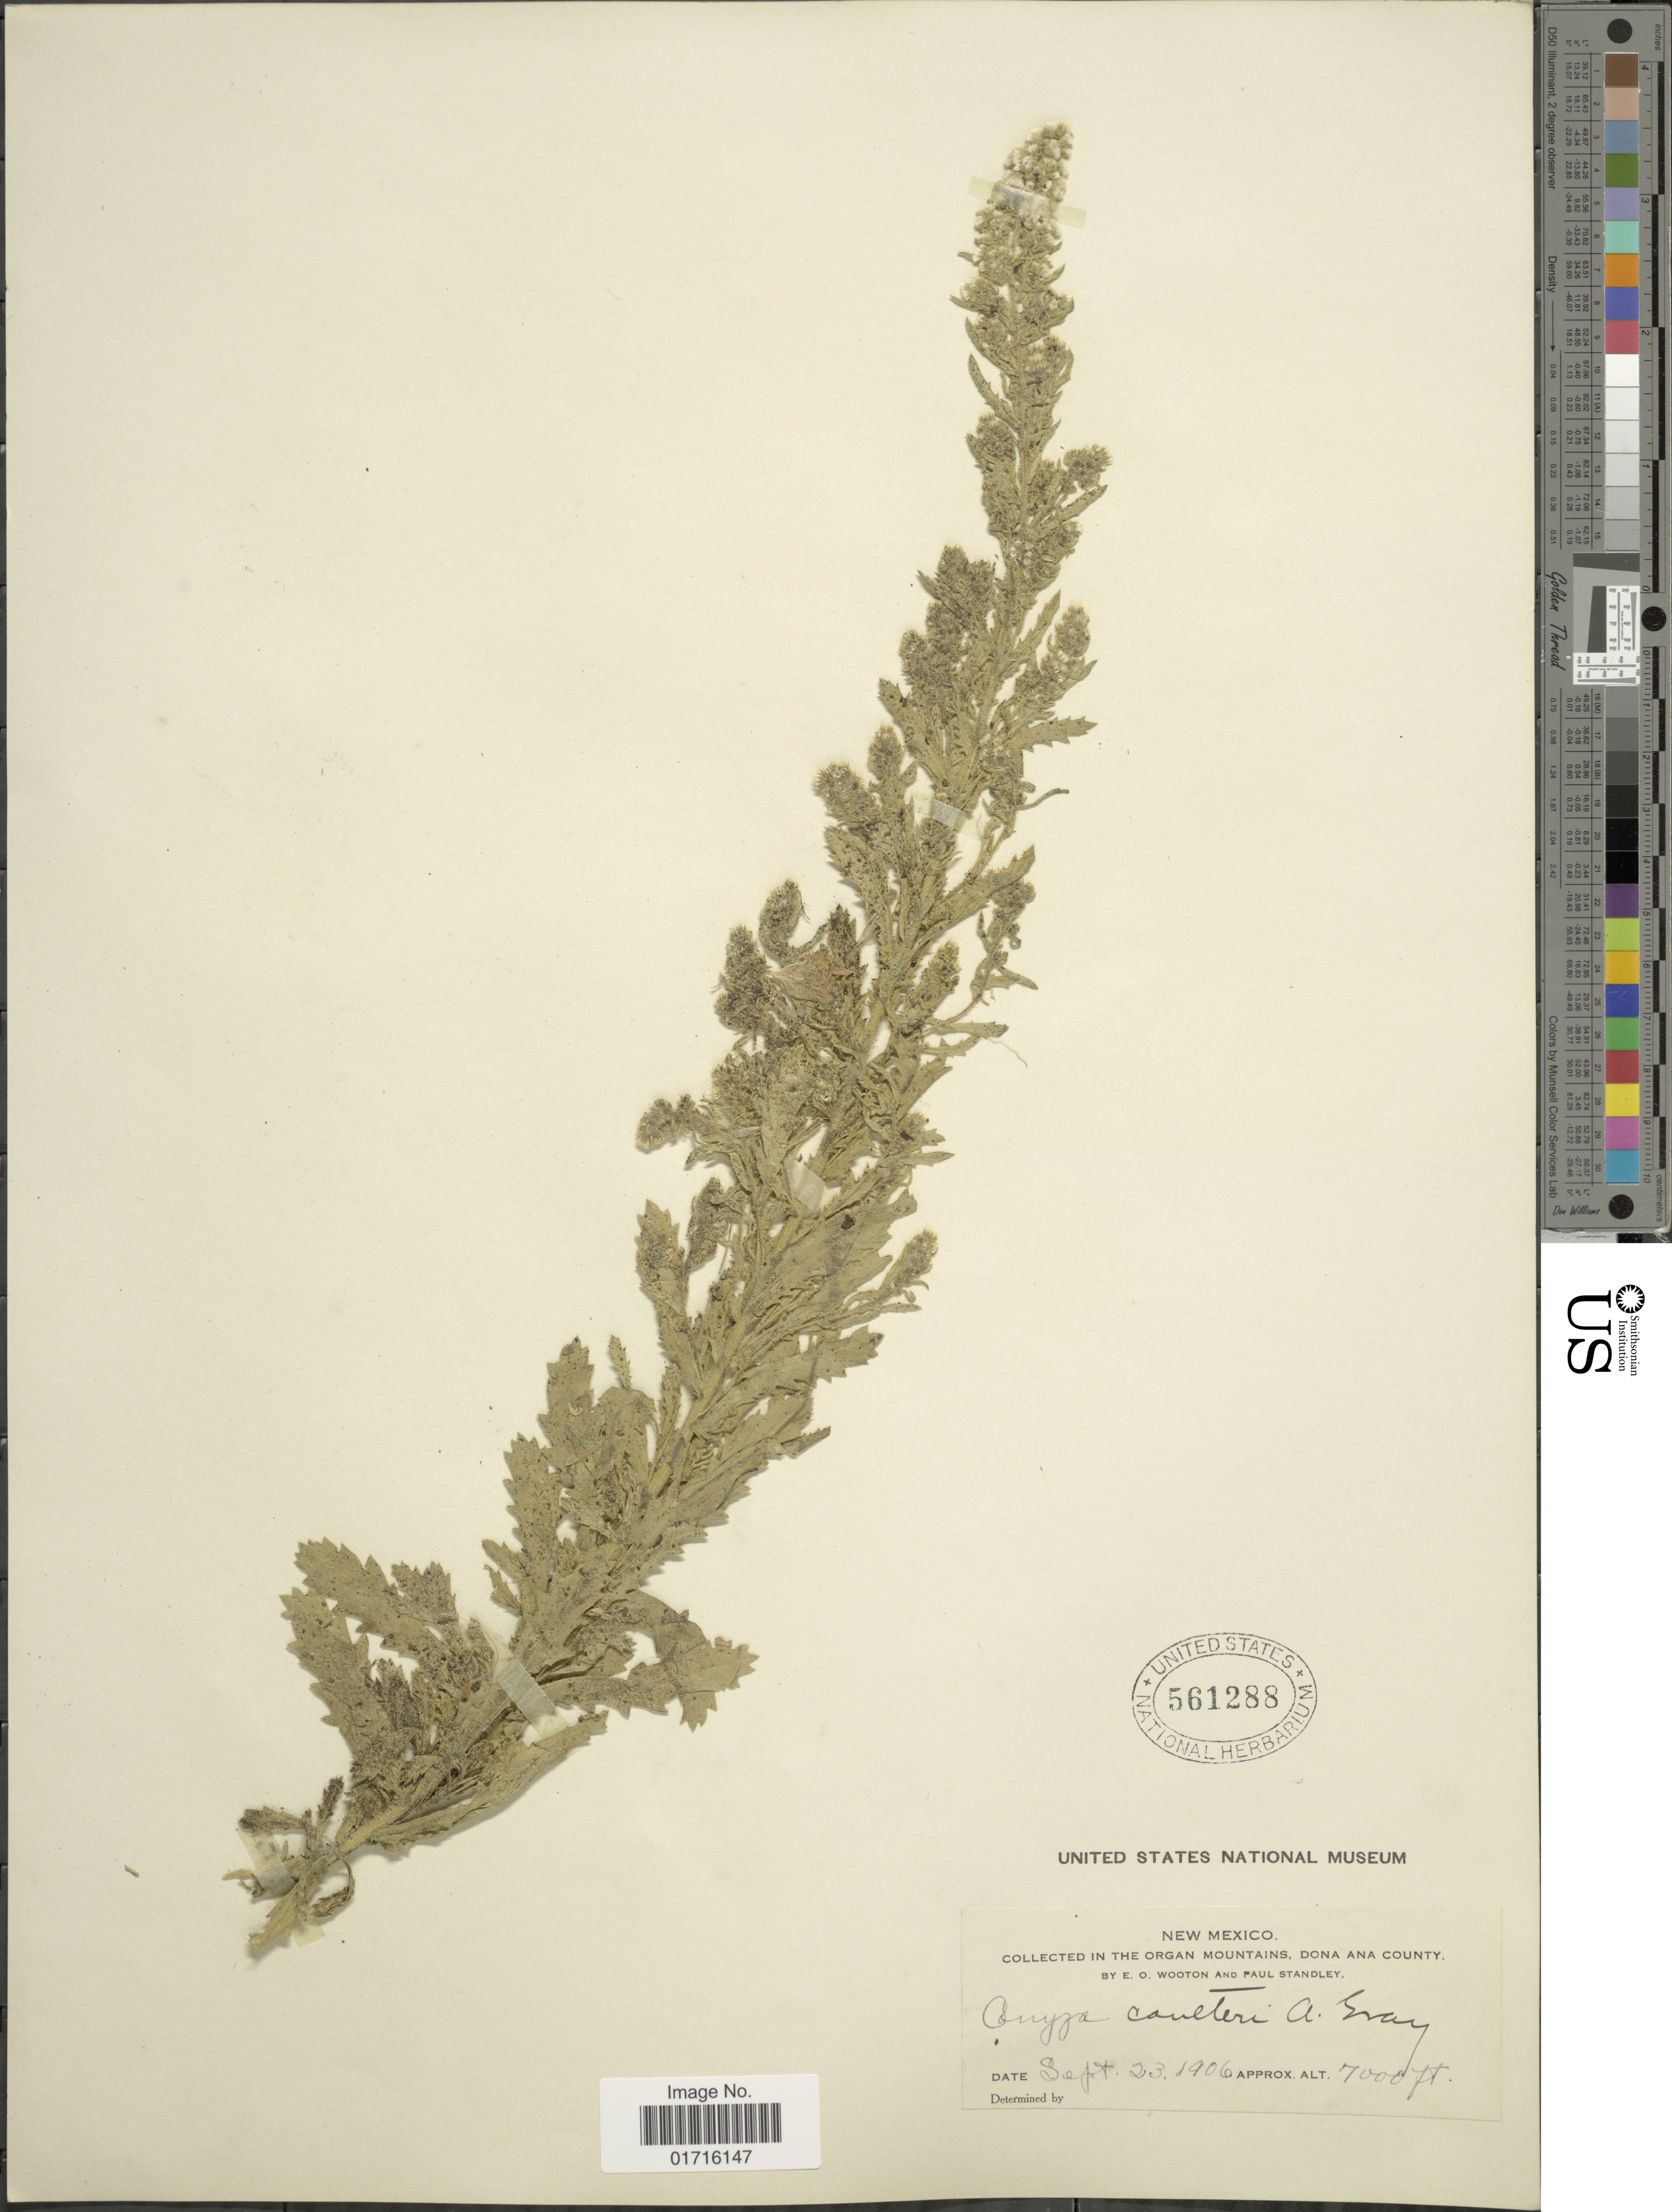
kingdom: Plantae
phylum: Tracheophyta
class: Magnoliopsida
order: Asterales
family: Asteraceae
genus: Conyza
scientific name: Conyza coulteri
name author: A. Gray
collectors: E. O. Wooton & P. C. Standley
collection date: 1906-09-23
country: United States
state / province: New Mexico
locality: Organ Mountains, Dona Ana County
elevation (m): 2134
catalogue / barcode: US 561288